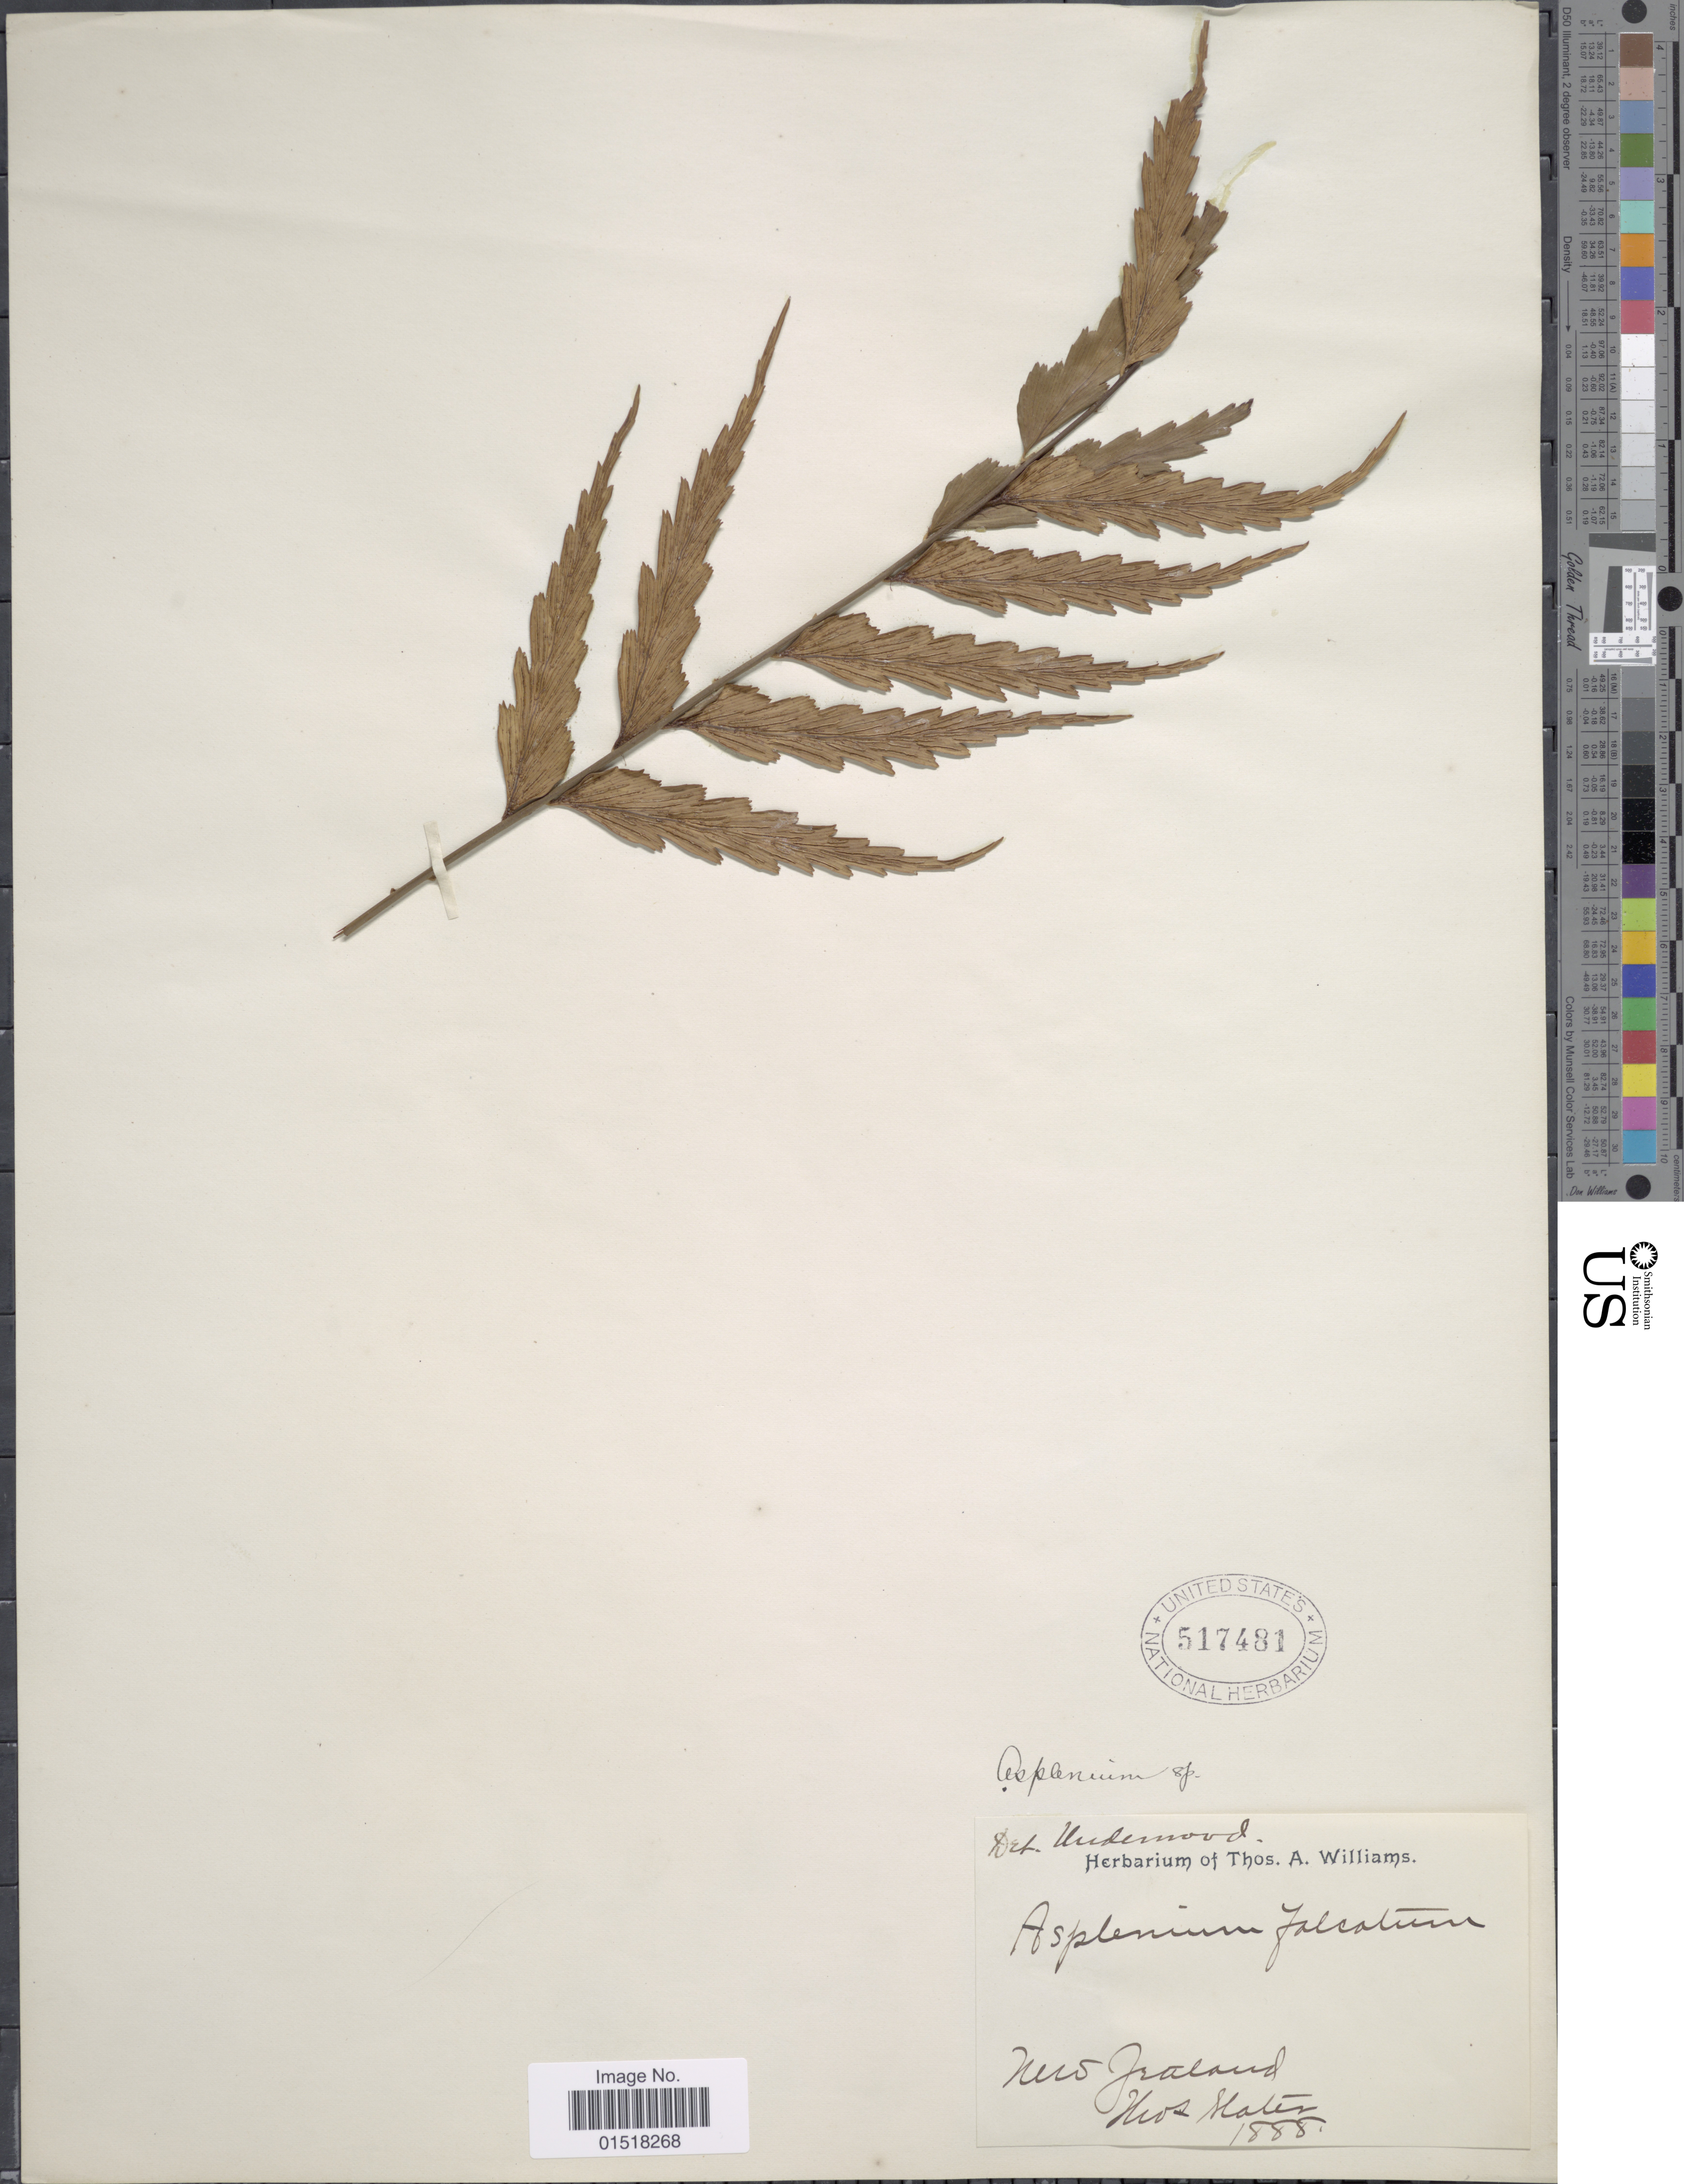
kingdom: Plantae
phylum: Tracheophyta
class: Polypodiopsida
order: Polypodiales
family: Aspleniaceae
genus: Asplenium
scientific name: Asplenium polyodon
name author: G. Forst.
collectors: T. Slater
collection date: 1888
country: New Zealand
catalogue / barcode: US 517481